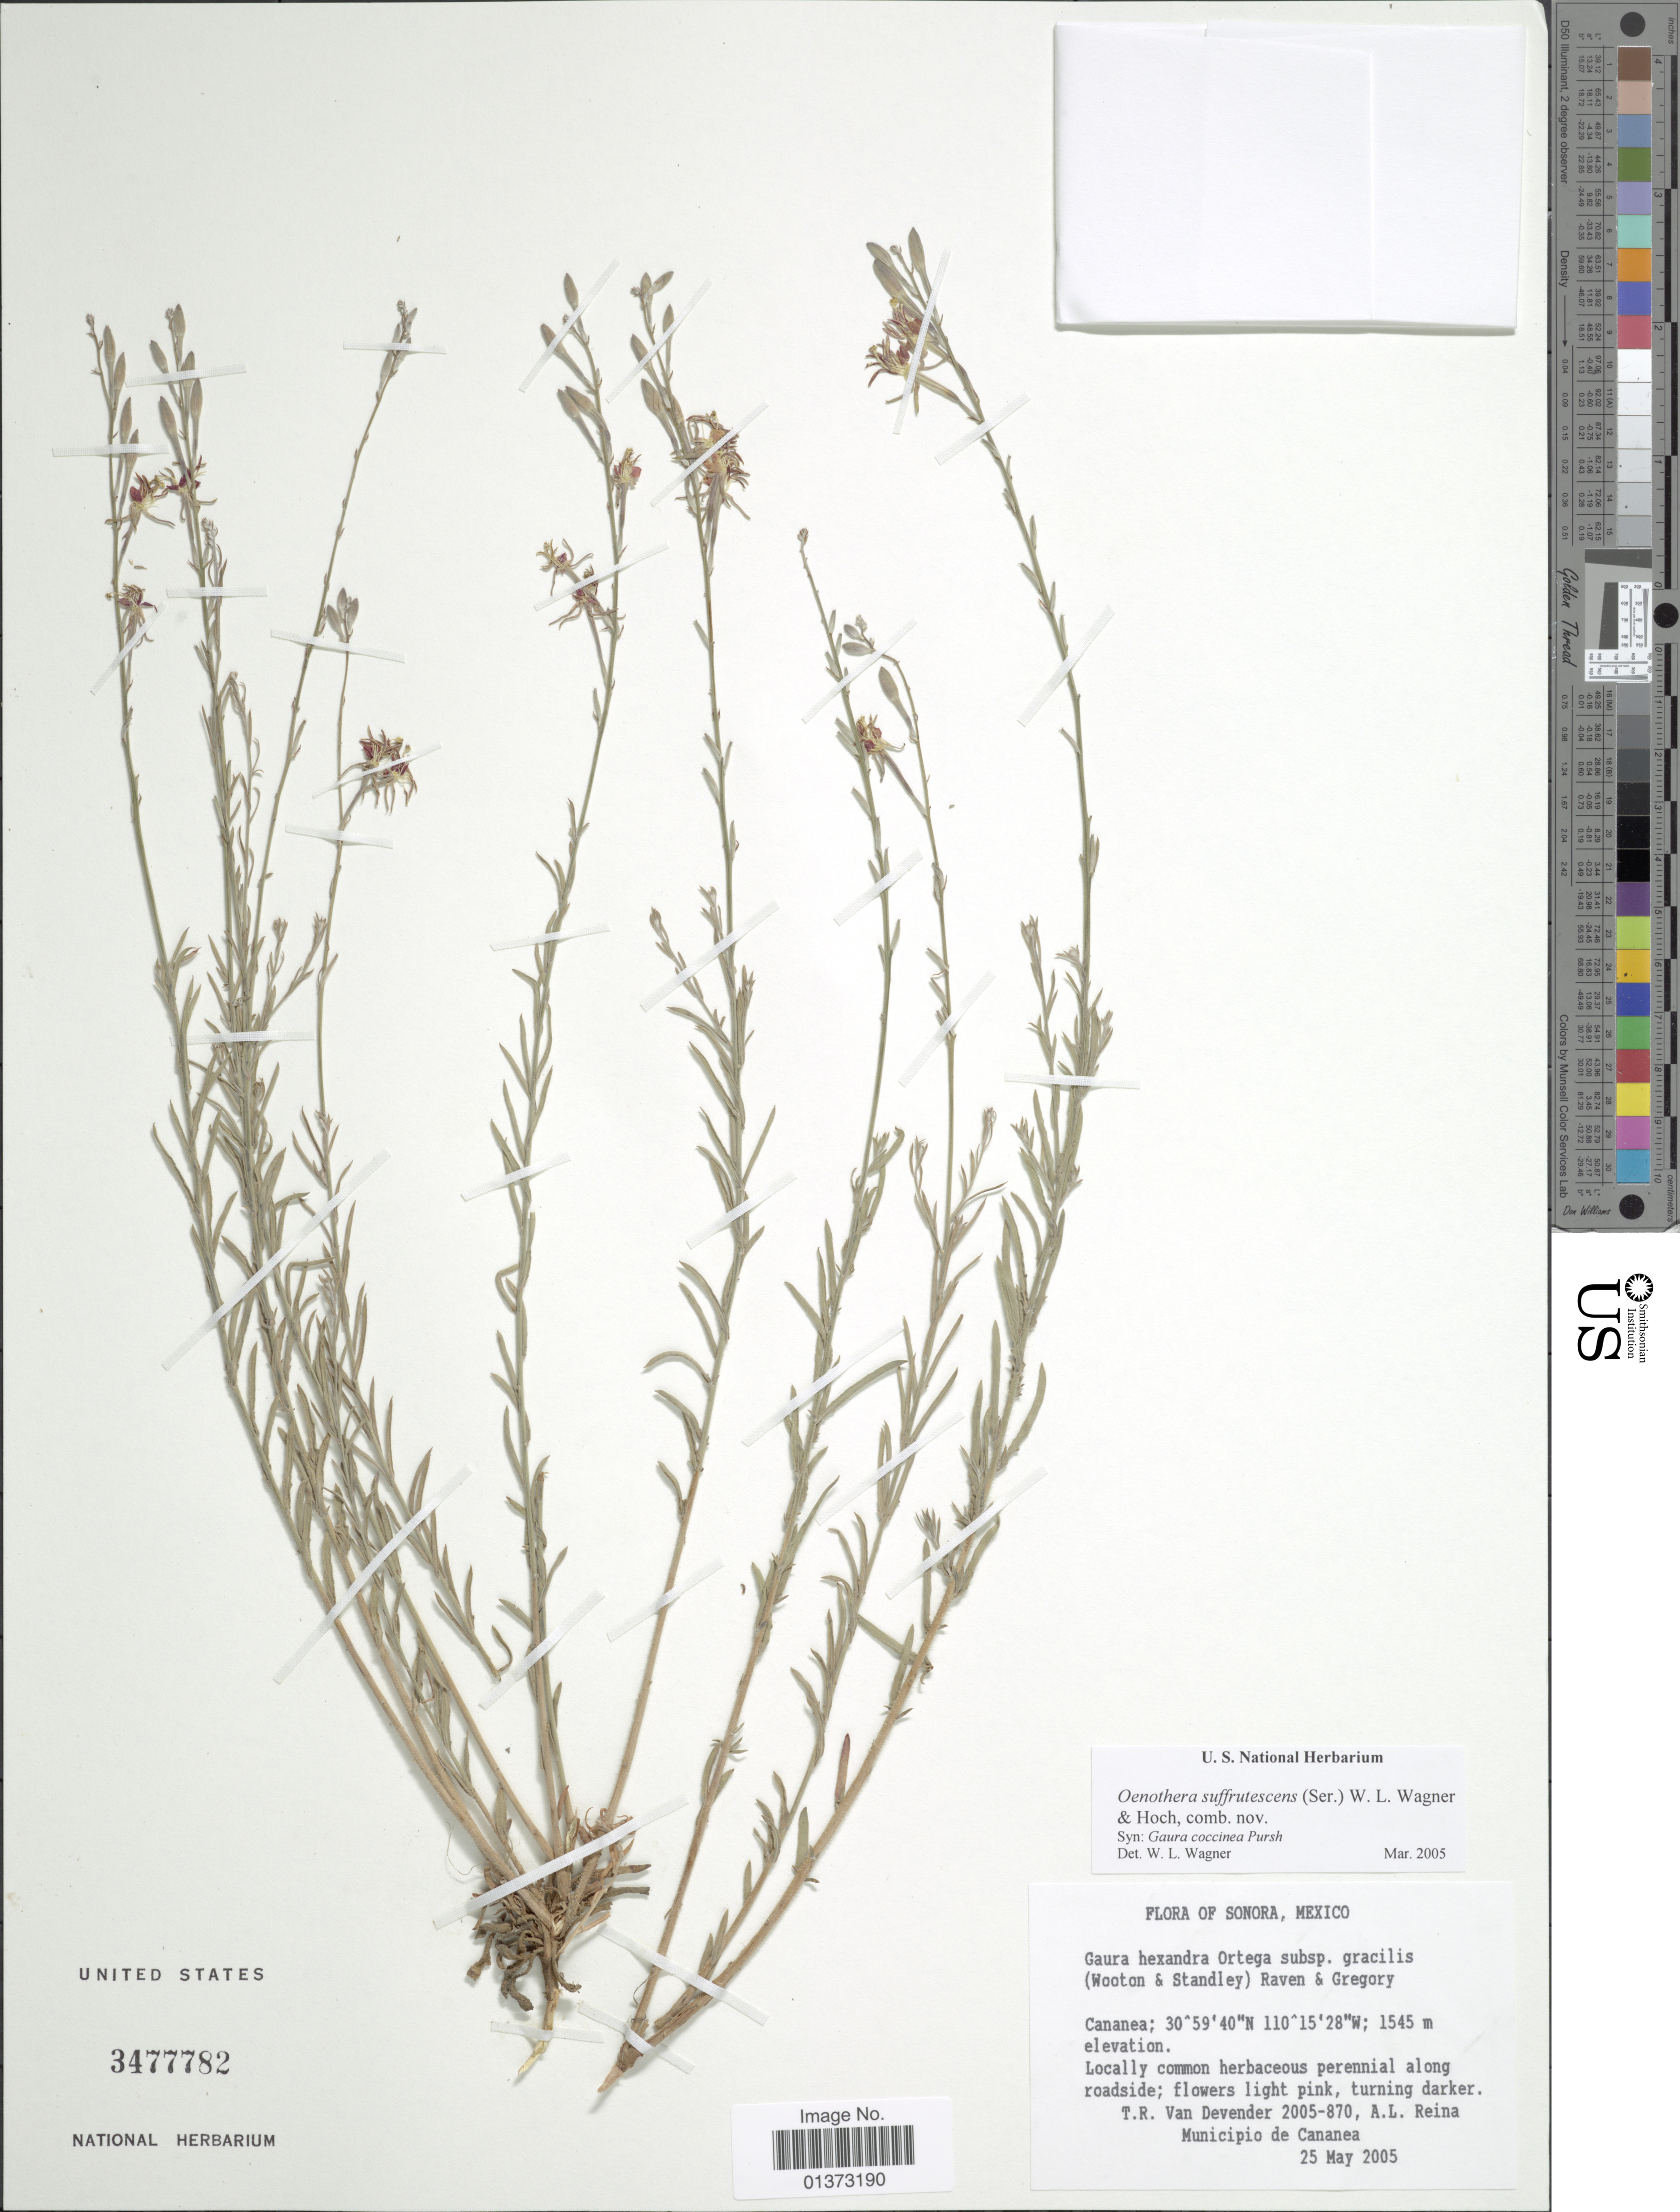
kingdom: Plantae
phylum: Tracheophyta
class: Magnoliopsida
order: Myrtales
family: Onagraceae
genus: Oenothera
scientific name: Oenothera suffrutescens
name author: (Ser.) W.L. Wagner & Hoch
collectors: T. R. Van Devender & A. L. Reina G.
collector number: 2005-870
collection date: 2005-05-25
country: Mexico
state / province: Sonora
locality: Cananea, Municipio de Cananea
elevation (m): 1545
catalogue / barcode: US 3477782